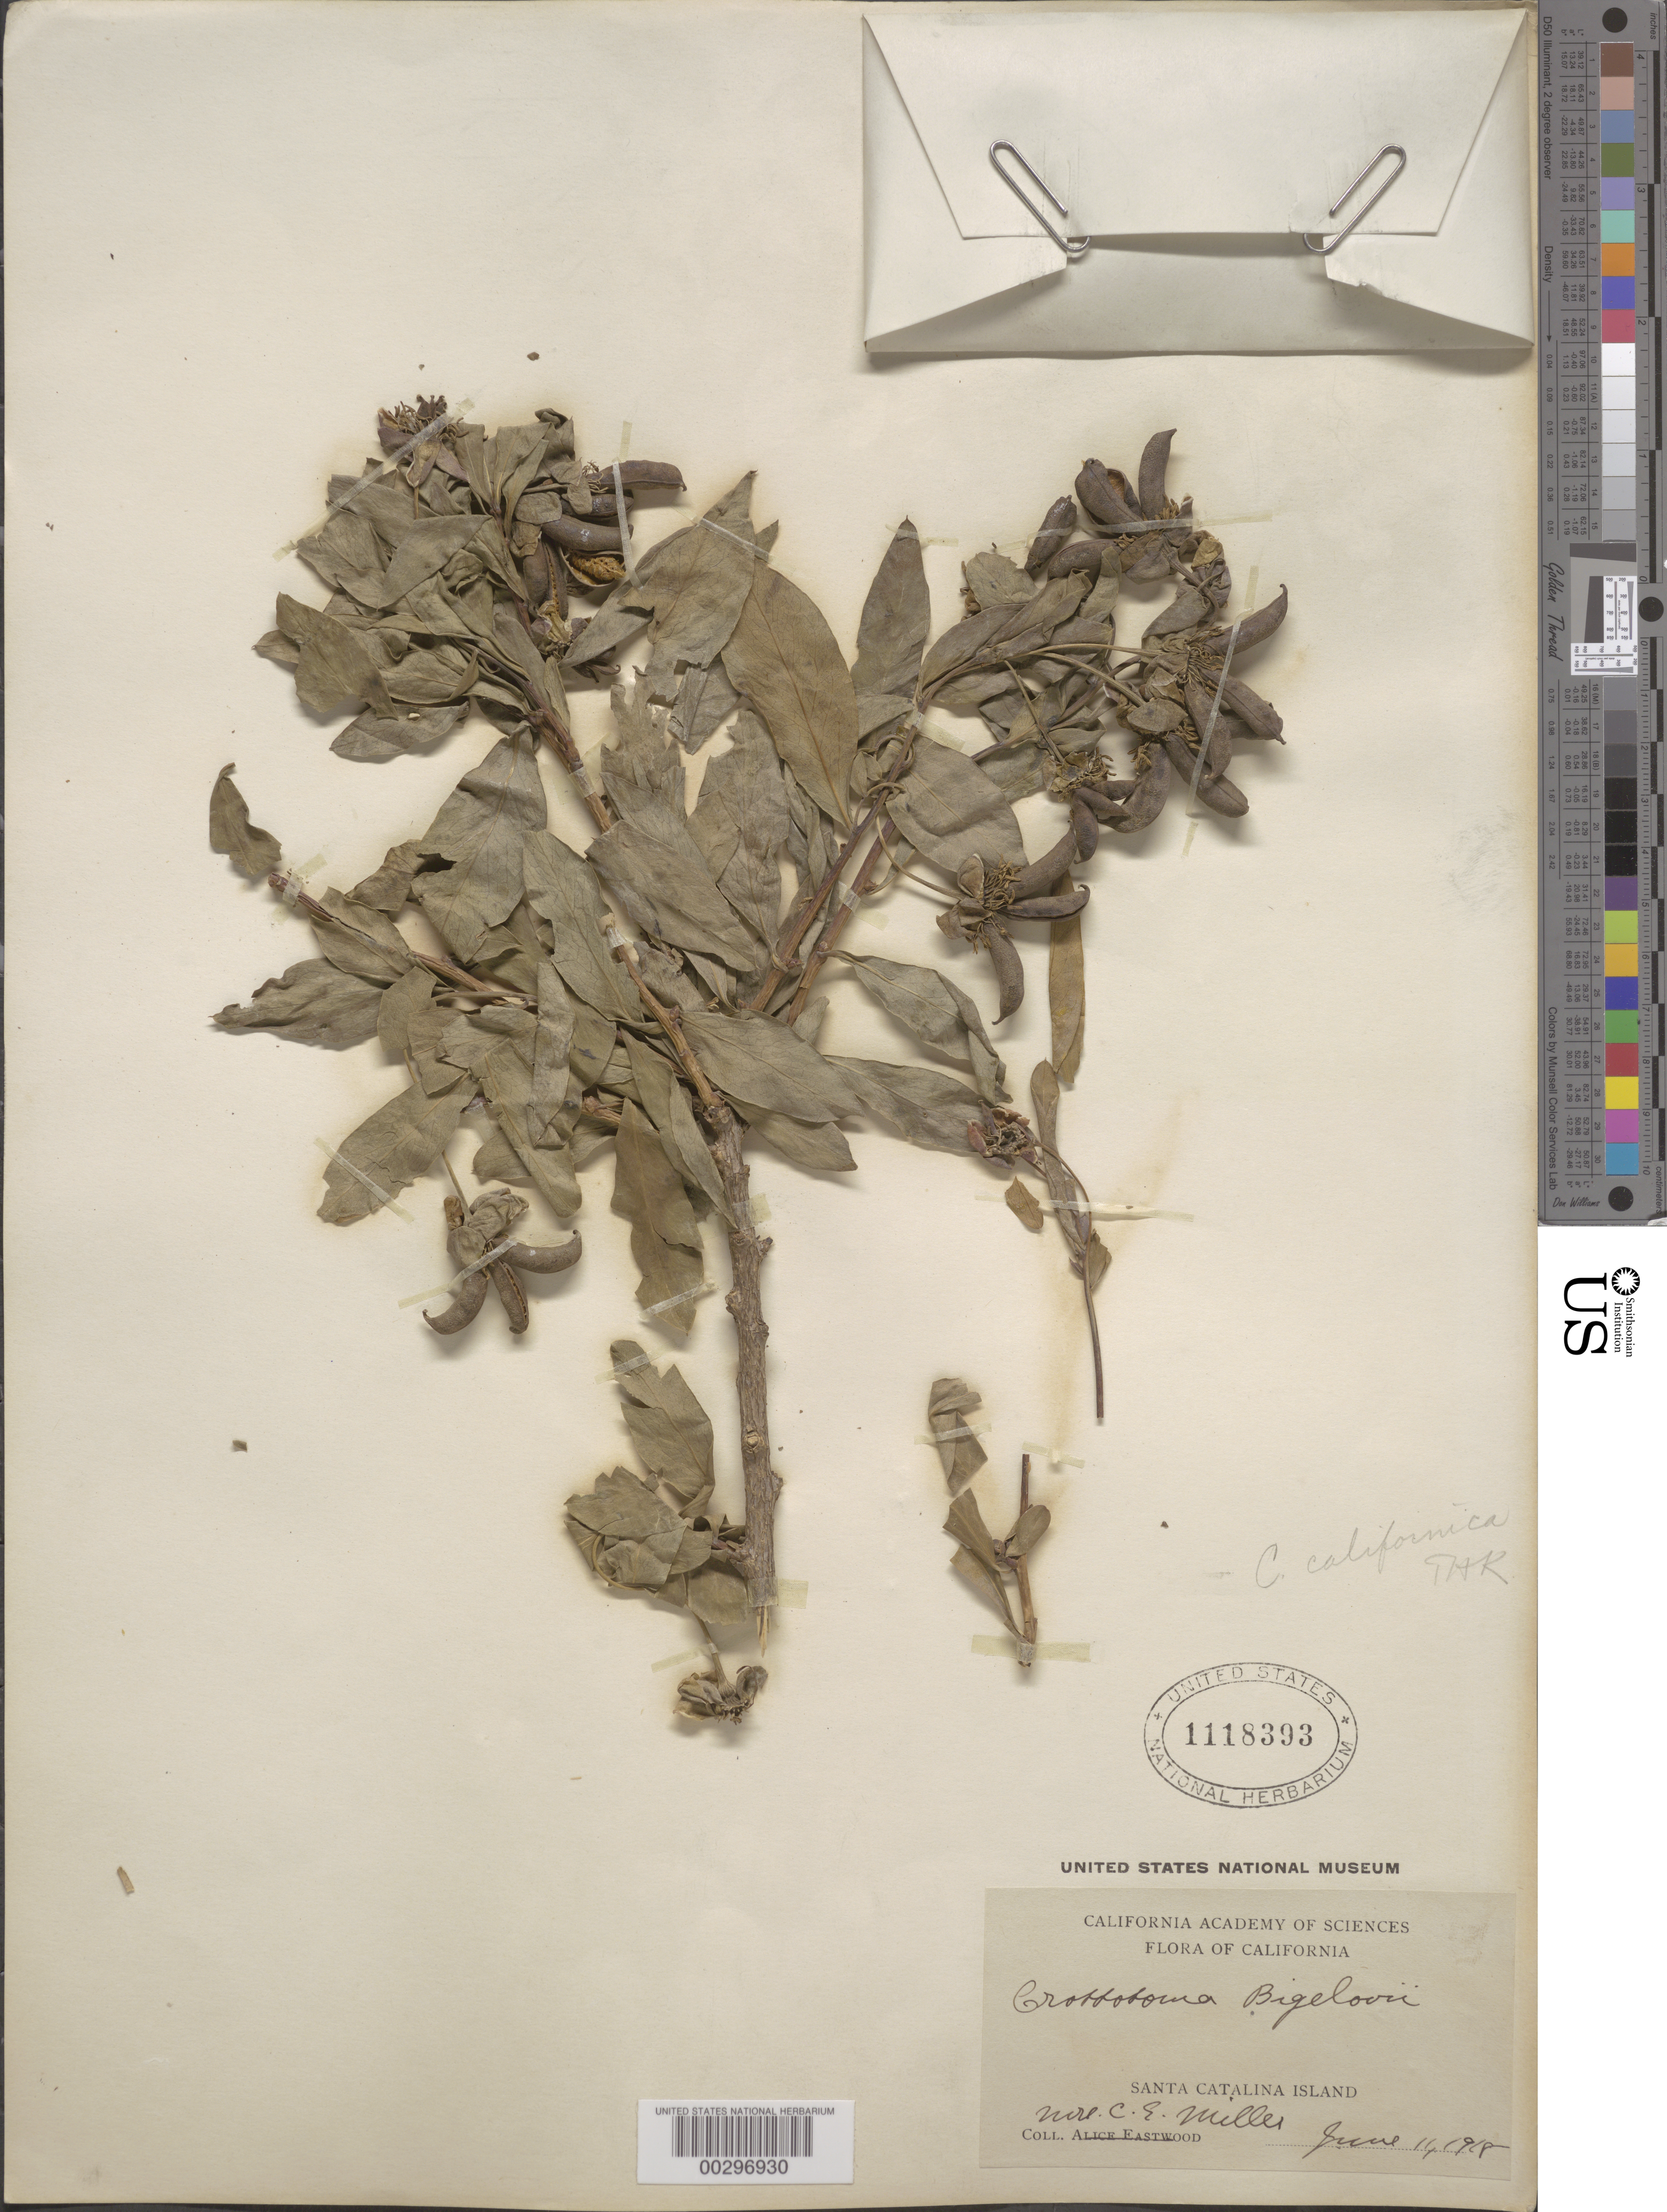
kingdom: Plantae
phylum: Tracheophyta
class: Magnoliopsida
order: Crossosomatales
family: Crossosomataceae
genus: Crossosoma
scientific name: Crossosoma californicum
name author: Nutt.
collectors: C. E. Miller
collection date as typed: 11 Jun 1918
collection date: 1918-06-11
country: United States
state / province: California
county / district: Los Angeles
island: Santa Catalina Island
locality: Santa catalina i.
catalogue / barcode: US 1118393